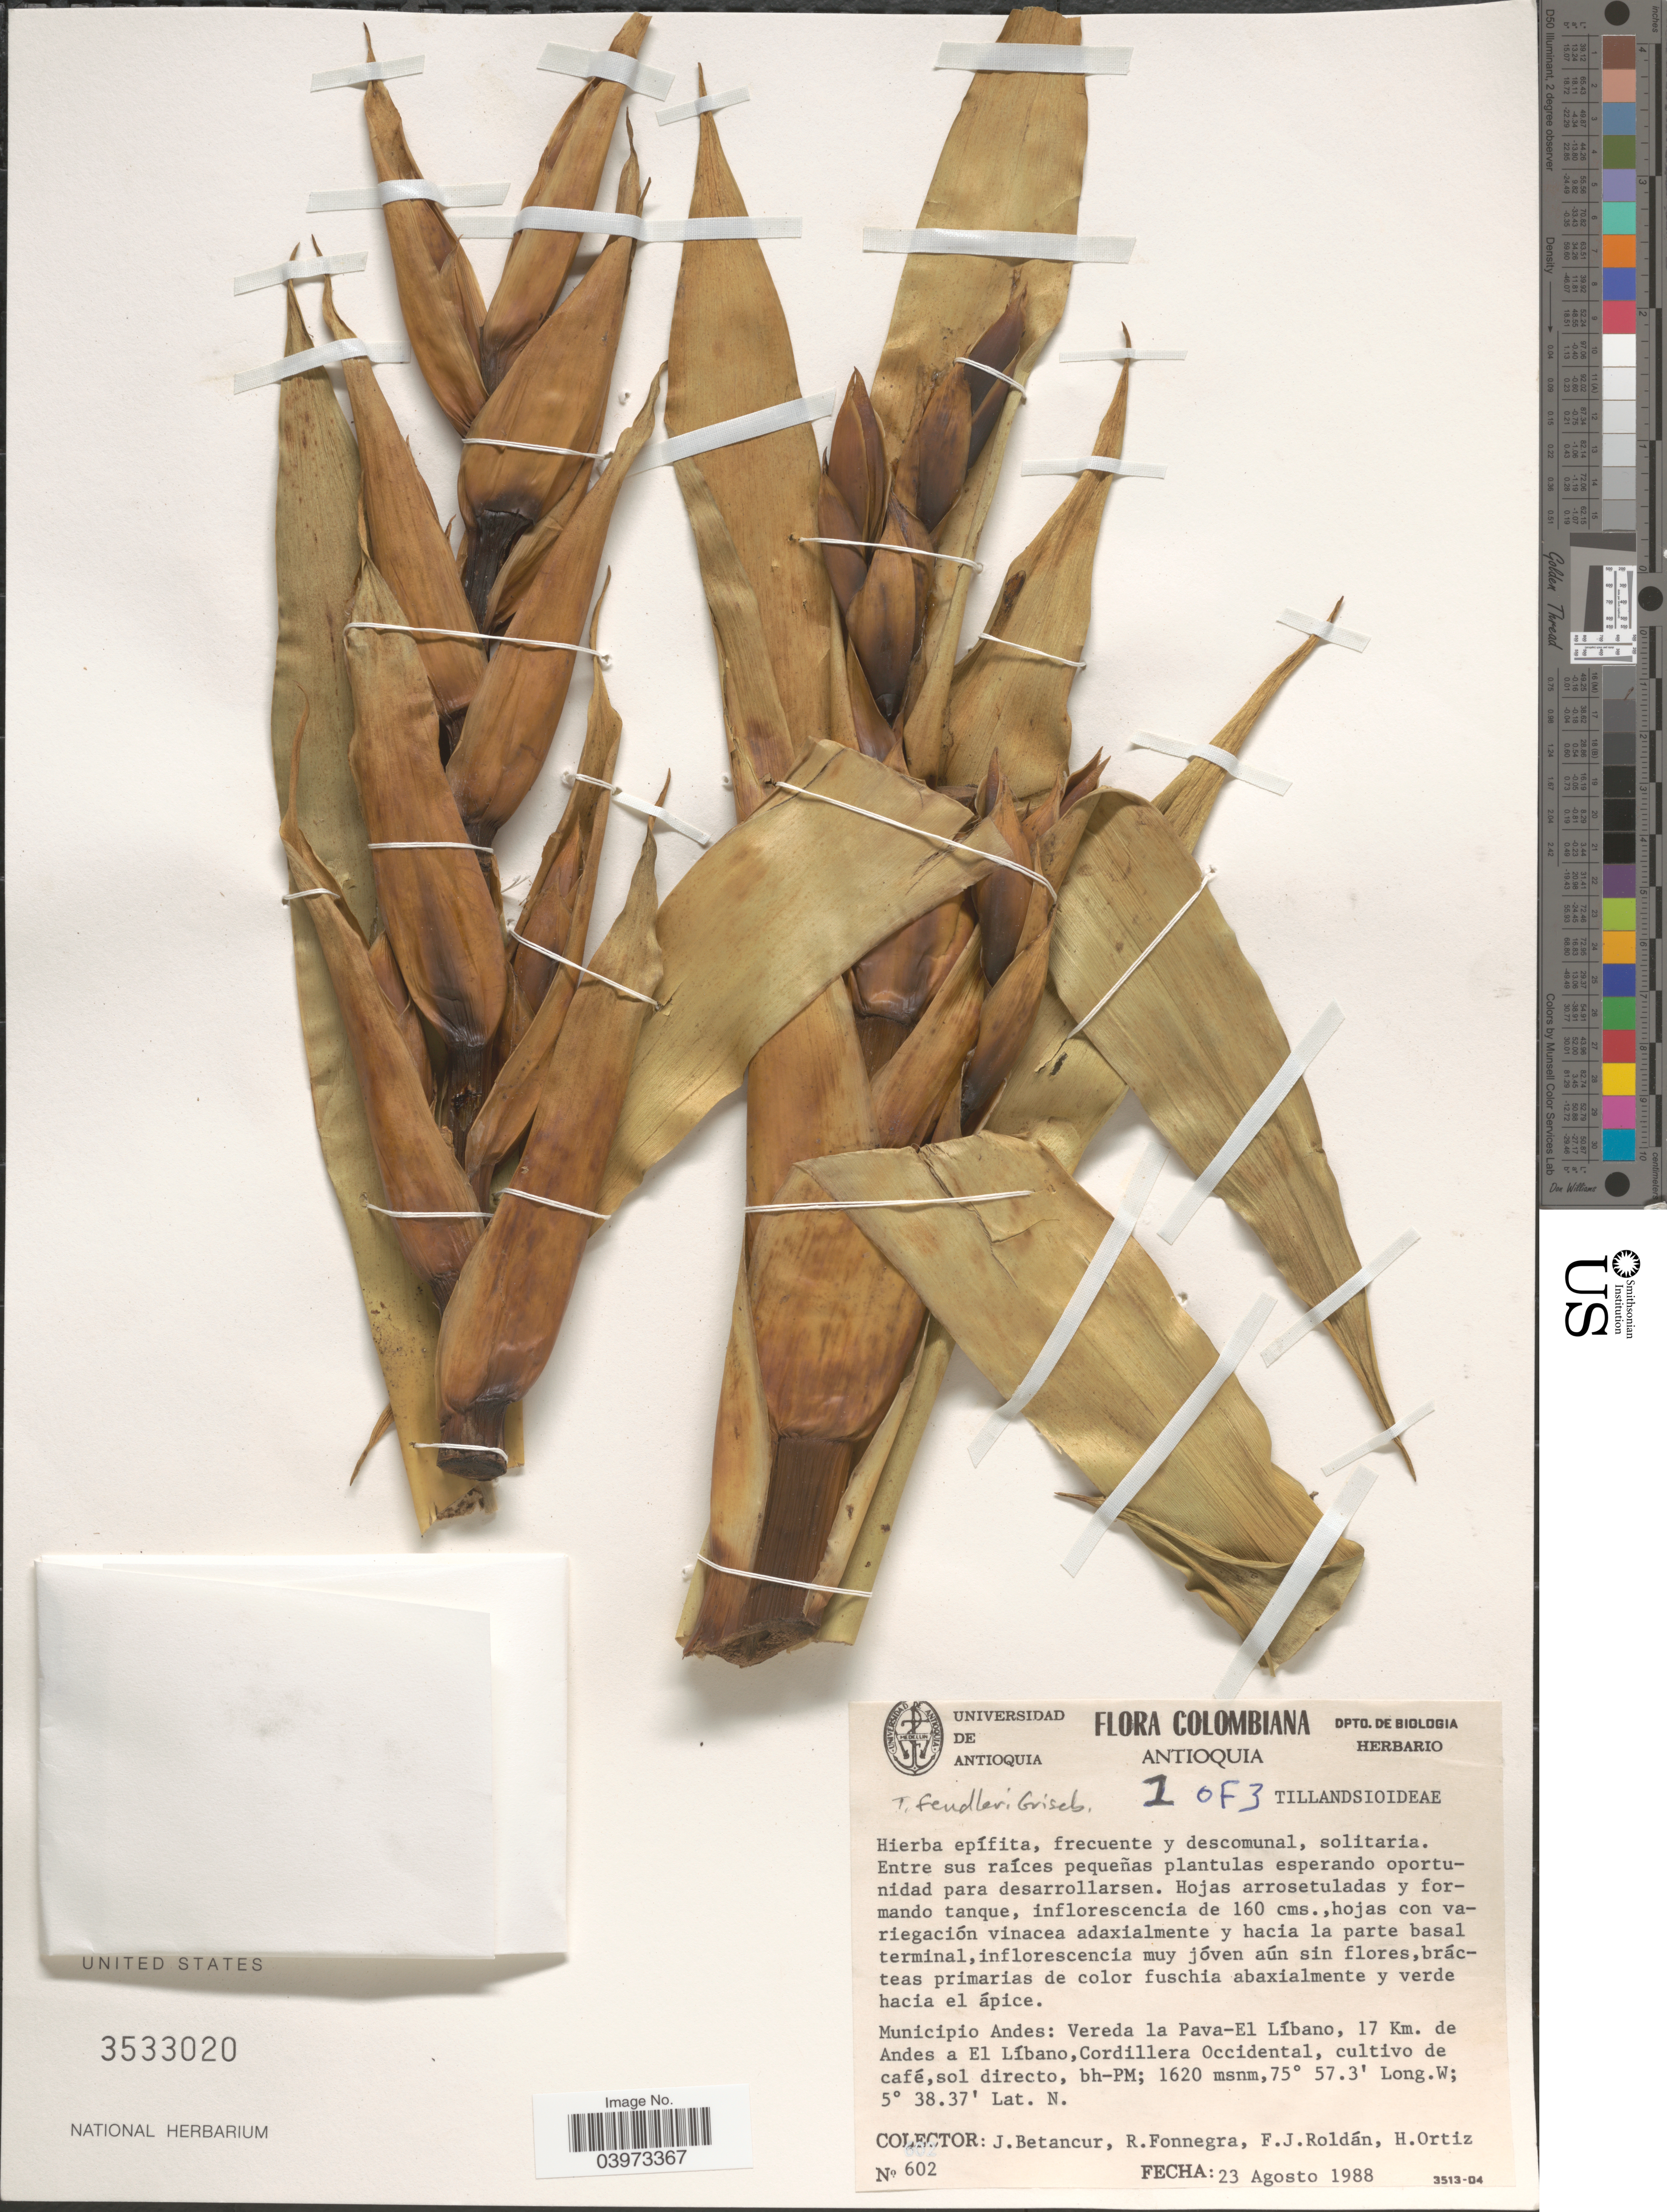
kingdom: Plantae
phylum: Tracheophyta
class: Liliopsida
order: Poales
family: Bromeliaceae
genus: Tillandsia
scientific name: Tillandsia fendleri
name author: Griseb.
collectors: J. Betancur, R. Fonnegra G., F. J. Roldán & H. Ortiz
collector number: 602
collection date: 1988-08-23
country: Colombia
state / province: Antioquia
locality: Municipio Andes: Vereda la Pava-El Líbano, 17 Km. de Andes a El Líbano, Cordillera Occidental, cultivo de café. bh-PM.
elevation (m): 1620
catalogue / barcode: US 3533020